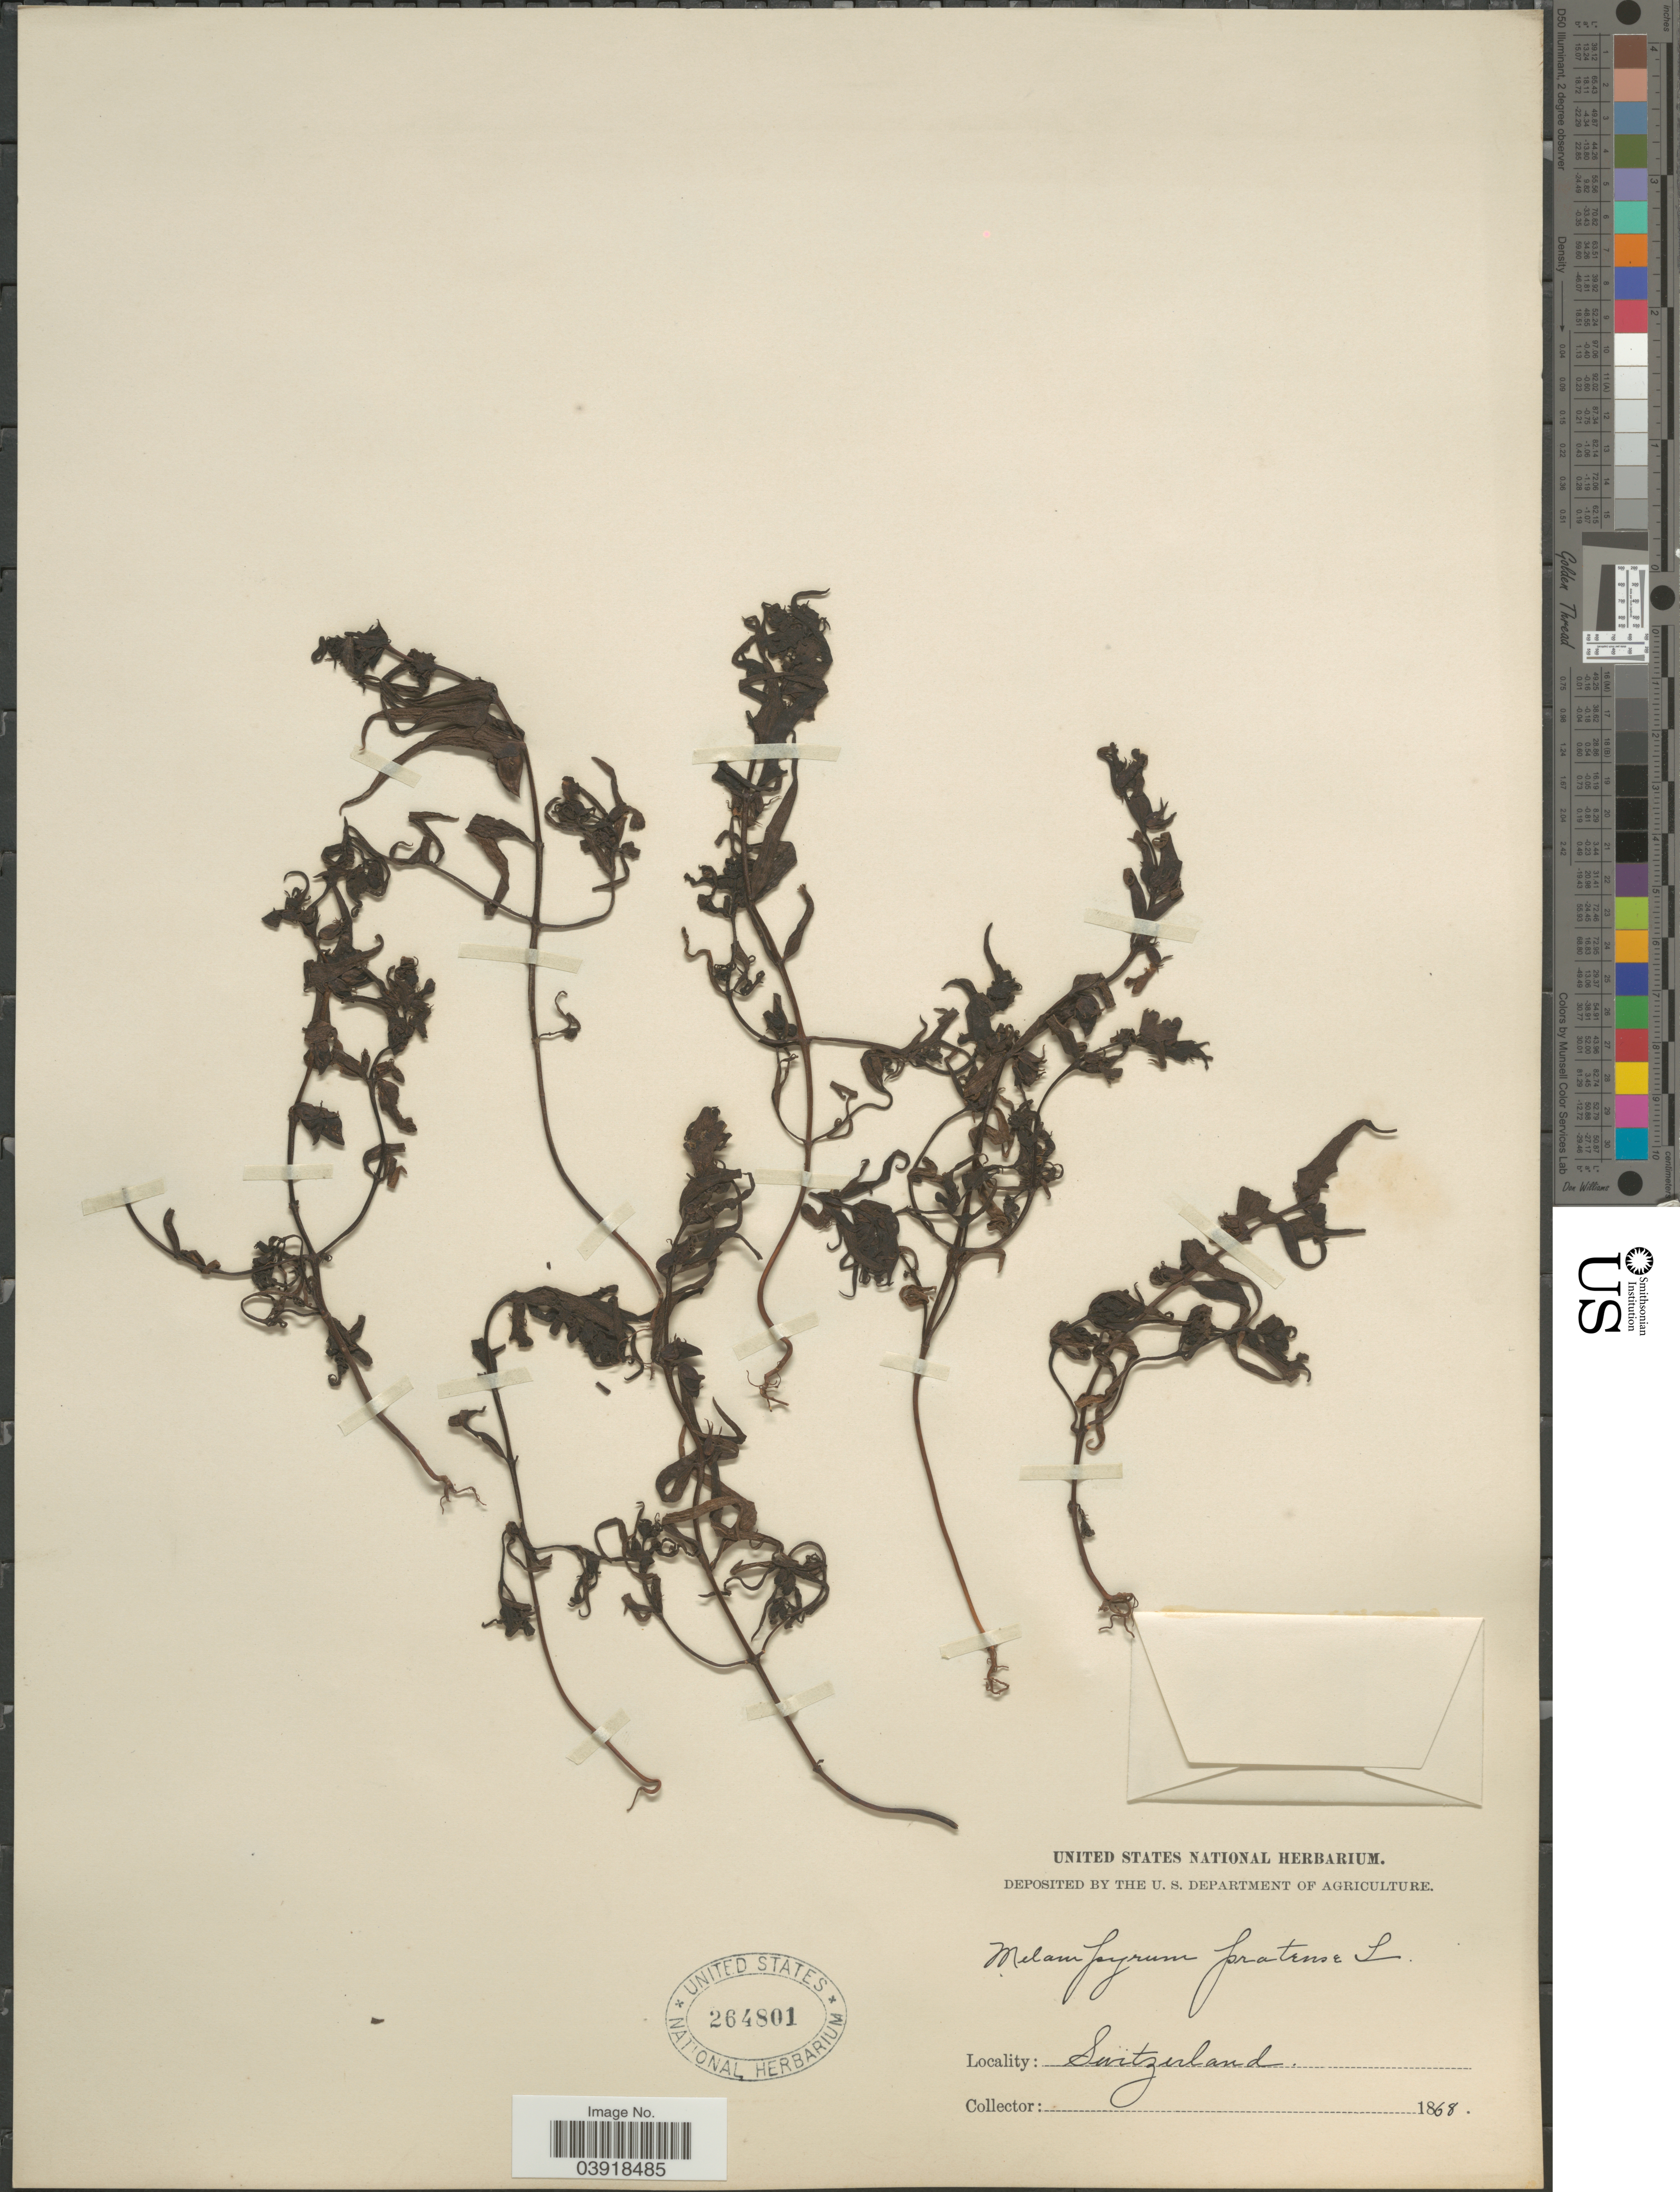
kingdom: Plantae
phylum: Tracheophyta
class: Magnoliopsida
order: Lamiales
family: Orobanchaceae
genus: Melampyrum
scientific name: Melampyrum pratense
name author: L.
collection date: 1868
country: Switzerland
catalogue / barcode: US 264801